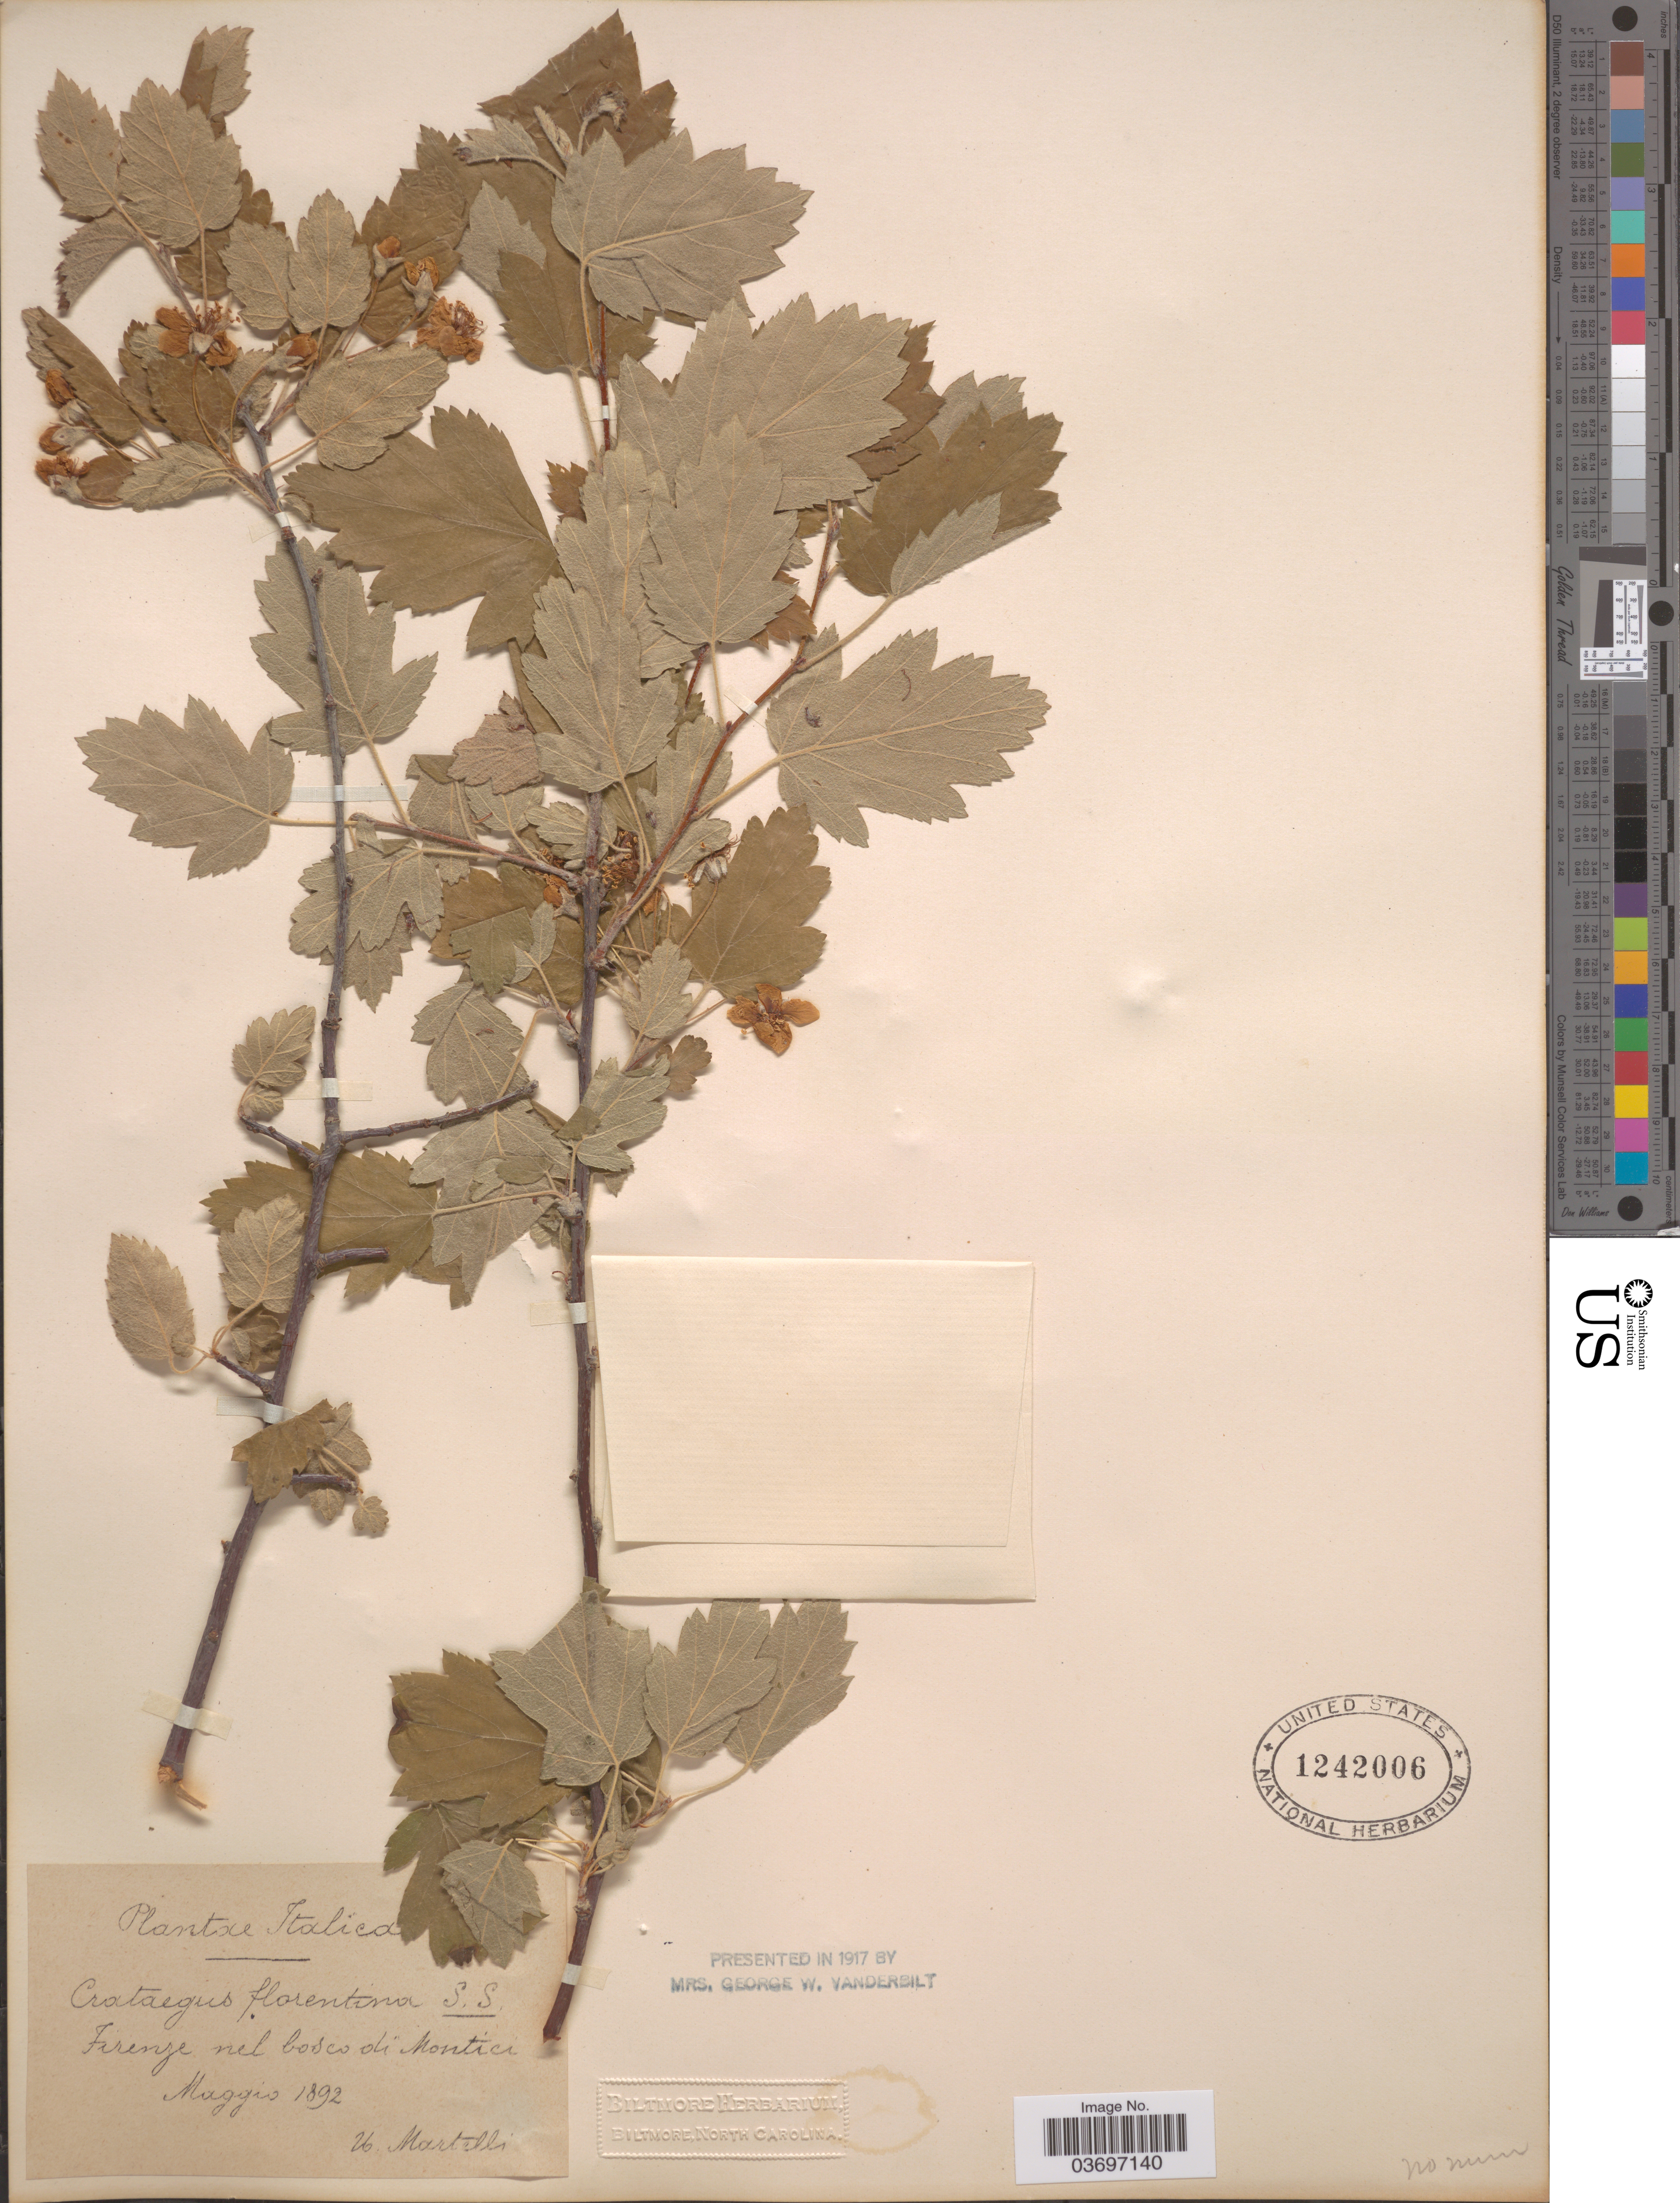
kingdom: Plantae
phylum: Tracheophyta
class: Magnoliopsida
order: Rosales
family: Rosaceae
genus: Eriolobus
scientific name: Eriolobus florentinus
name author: (Zuccagni) Stapf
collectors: U. Martelli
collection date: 1892-05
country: Italy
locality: Fireze nel bosco di Montici.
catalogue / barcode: US 1242006